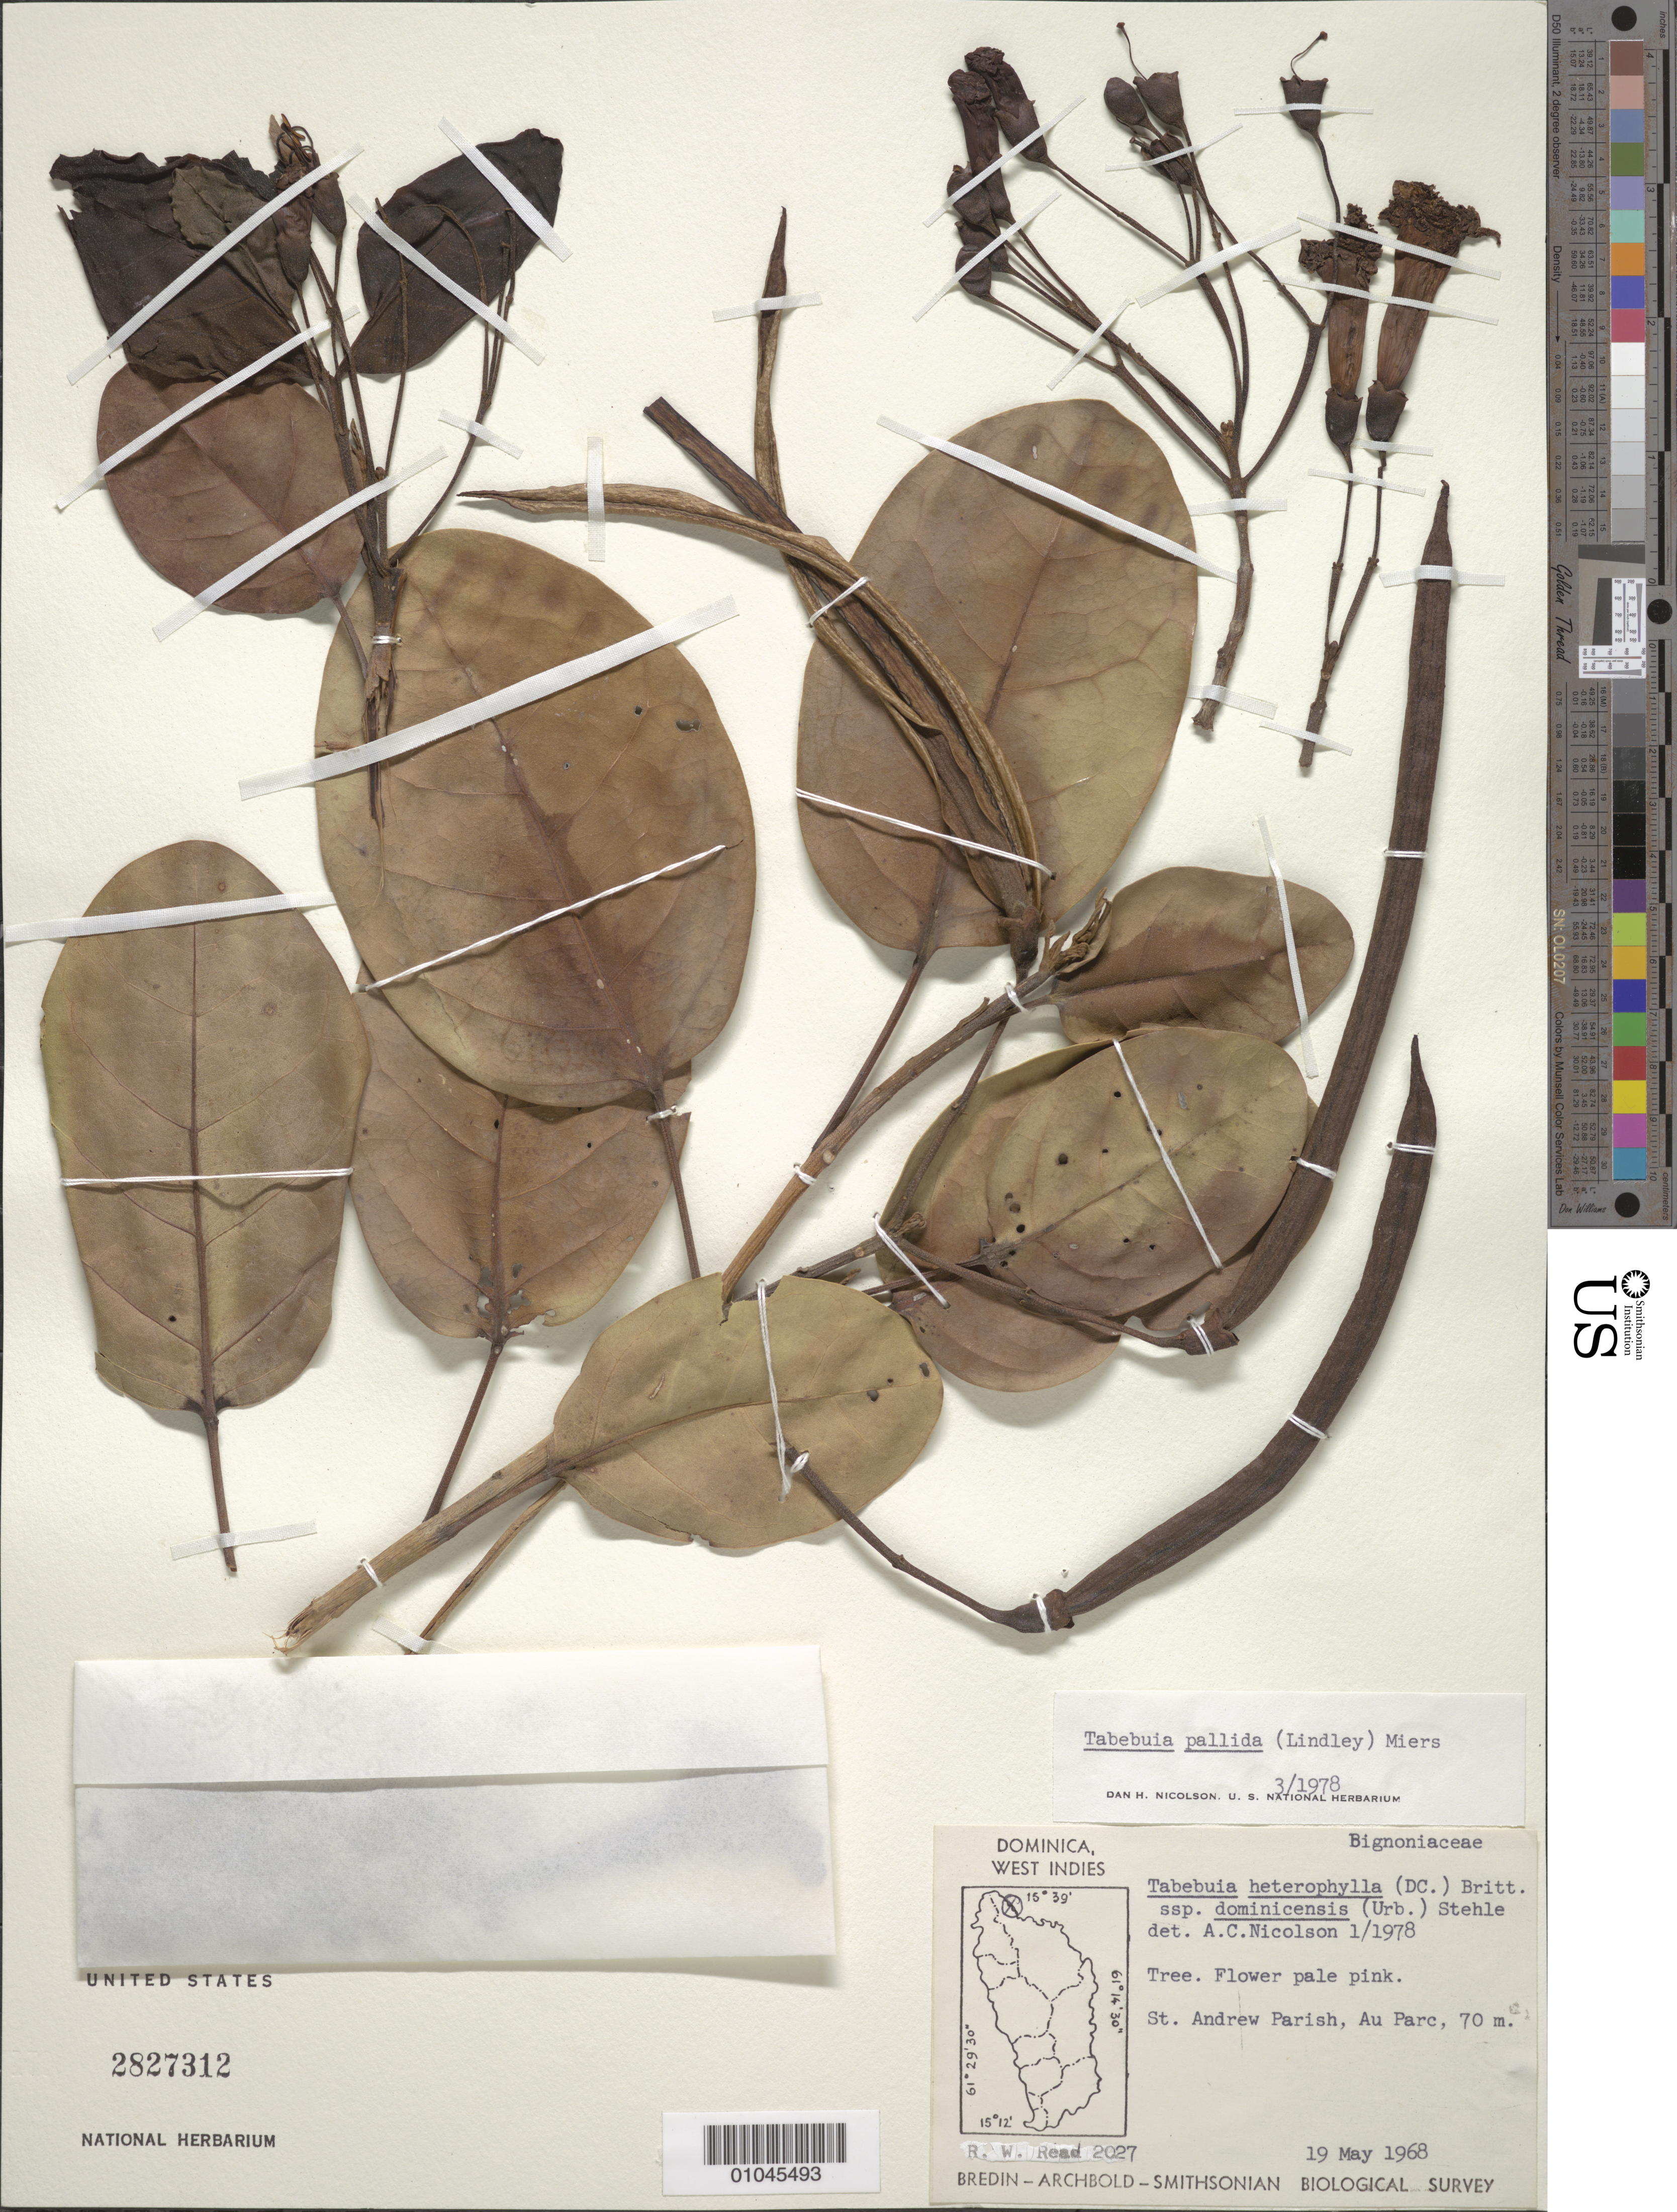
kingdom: Plantae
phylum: Tracheophyta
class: Magnoliopsida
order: Lamiales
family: Bignoniaceae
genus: Tabebuia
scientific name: Tabebuia pallida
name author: (Lindl.) Miers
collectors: R. W. Read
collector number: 2027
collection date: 1968-05-19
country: Dominica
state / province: St. Andrew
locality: West Indies. St. Andrew Parish, Au Parc.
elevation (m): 70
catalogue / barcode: US 2827312